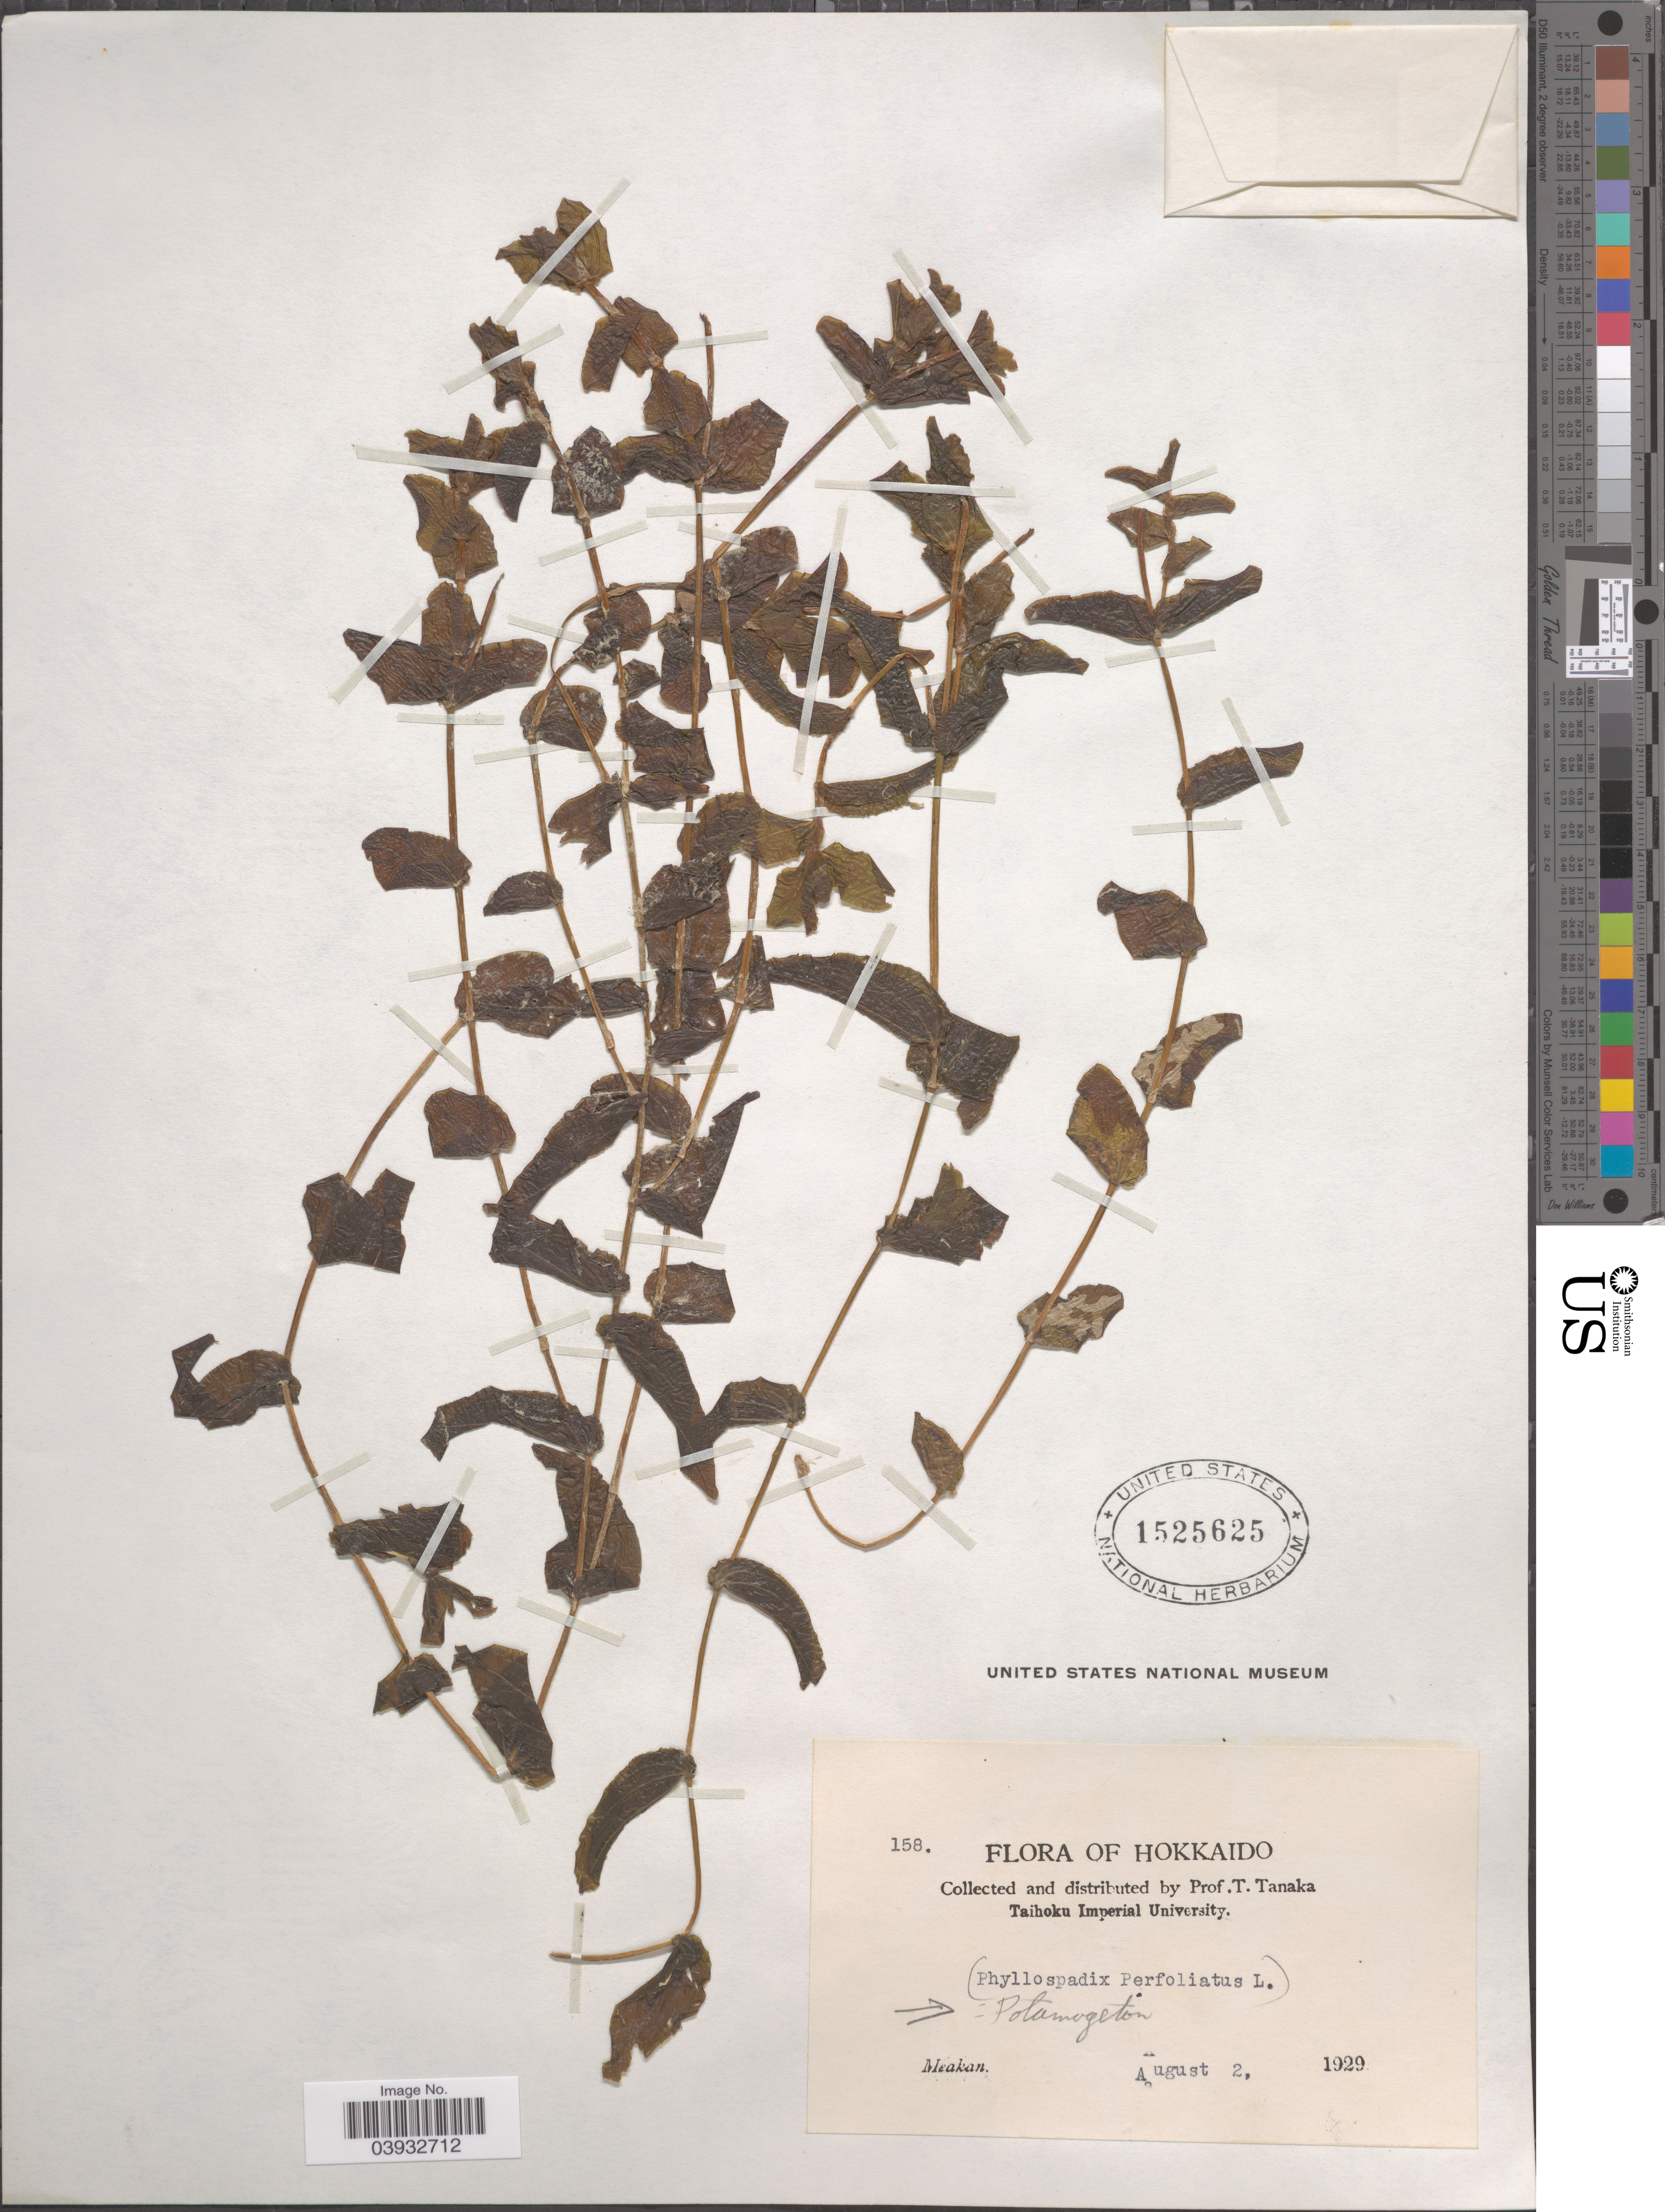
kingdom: Plantae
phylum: Tracheophyta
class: Liliopsida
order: Alismatales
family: Potamogetonaceae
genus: Potamogeton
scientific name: Potamogeton perfoliatus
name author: L.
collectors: T. Tanaka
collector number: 158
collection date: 1929-08-02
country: Japan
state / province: Hokkaidō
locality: Hokkaido. Meakan.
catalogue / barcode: US 1525625